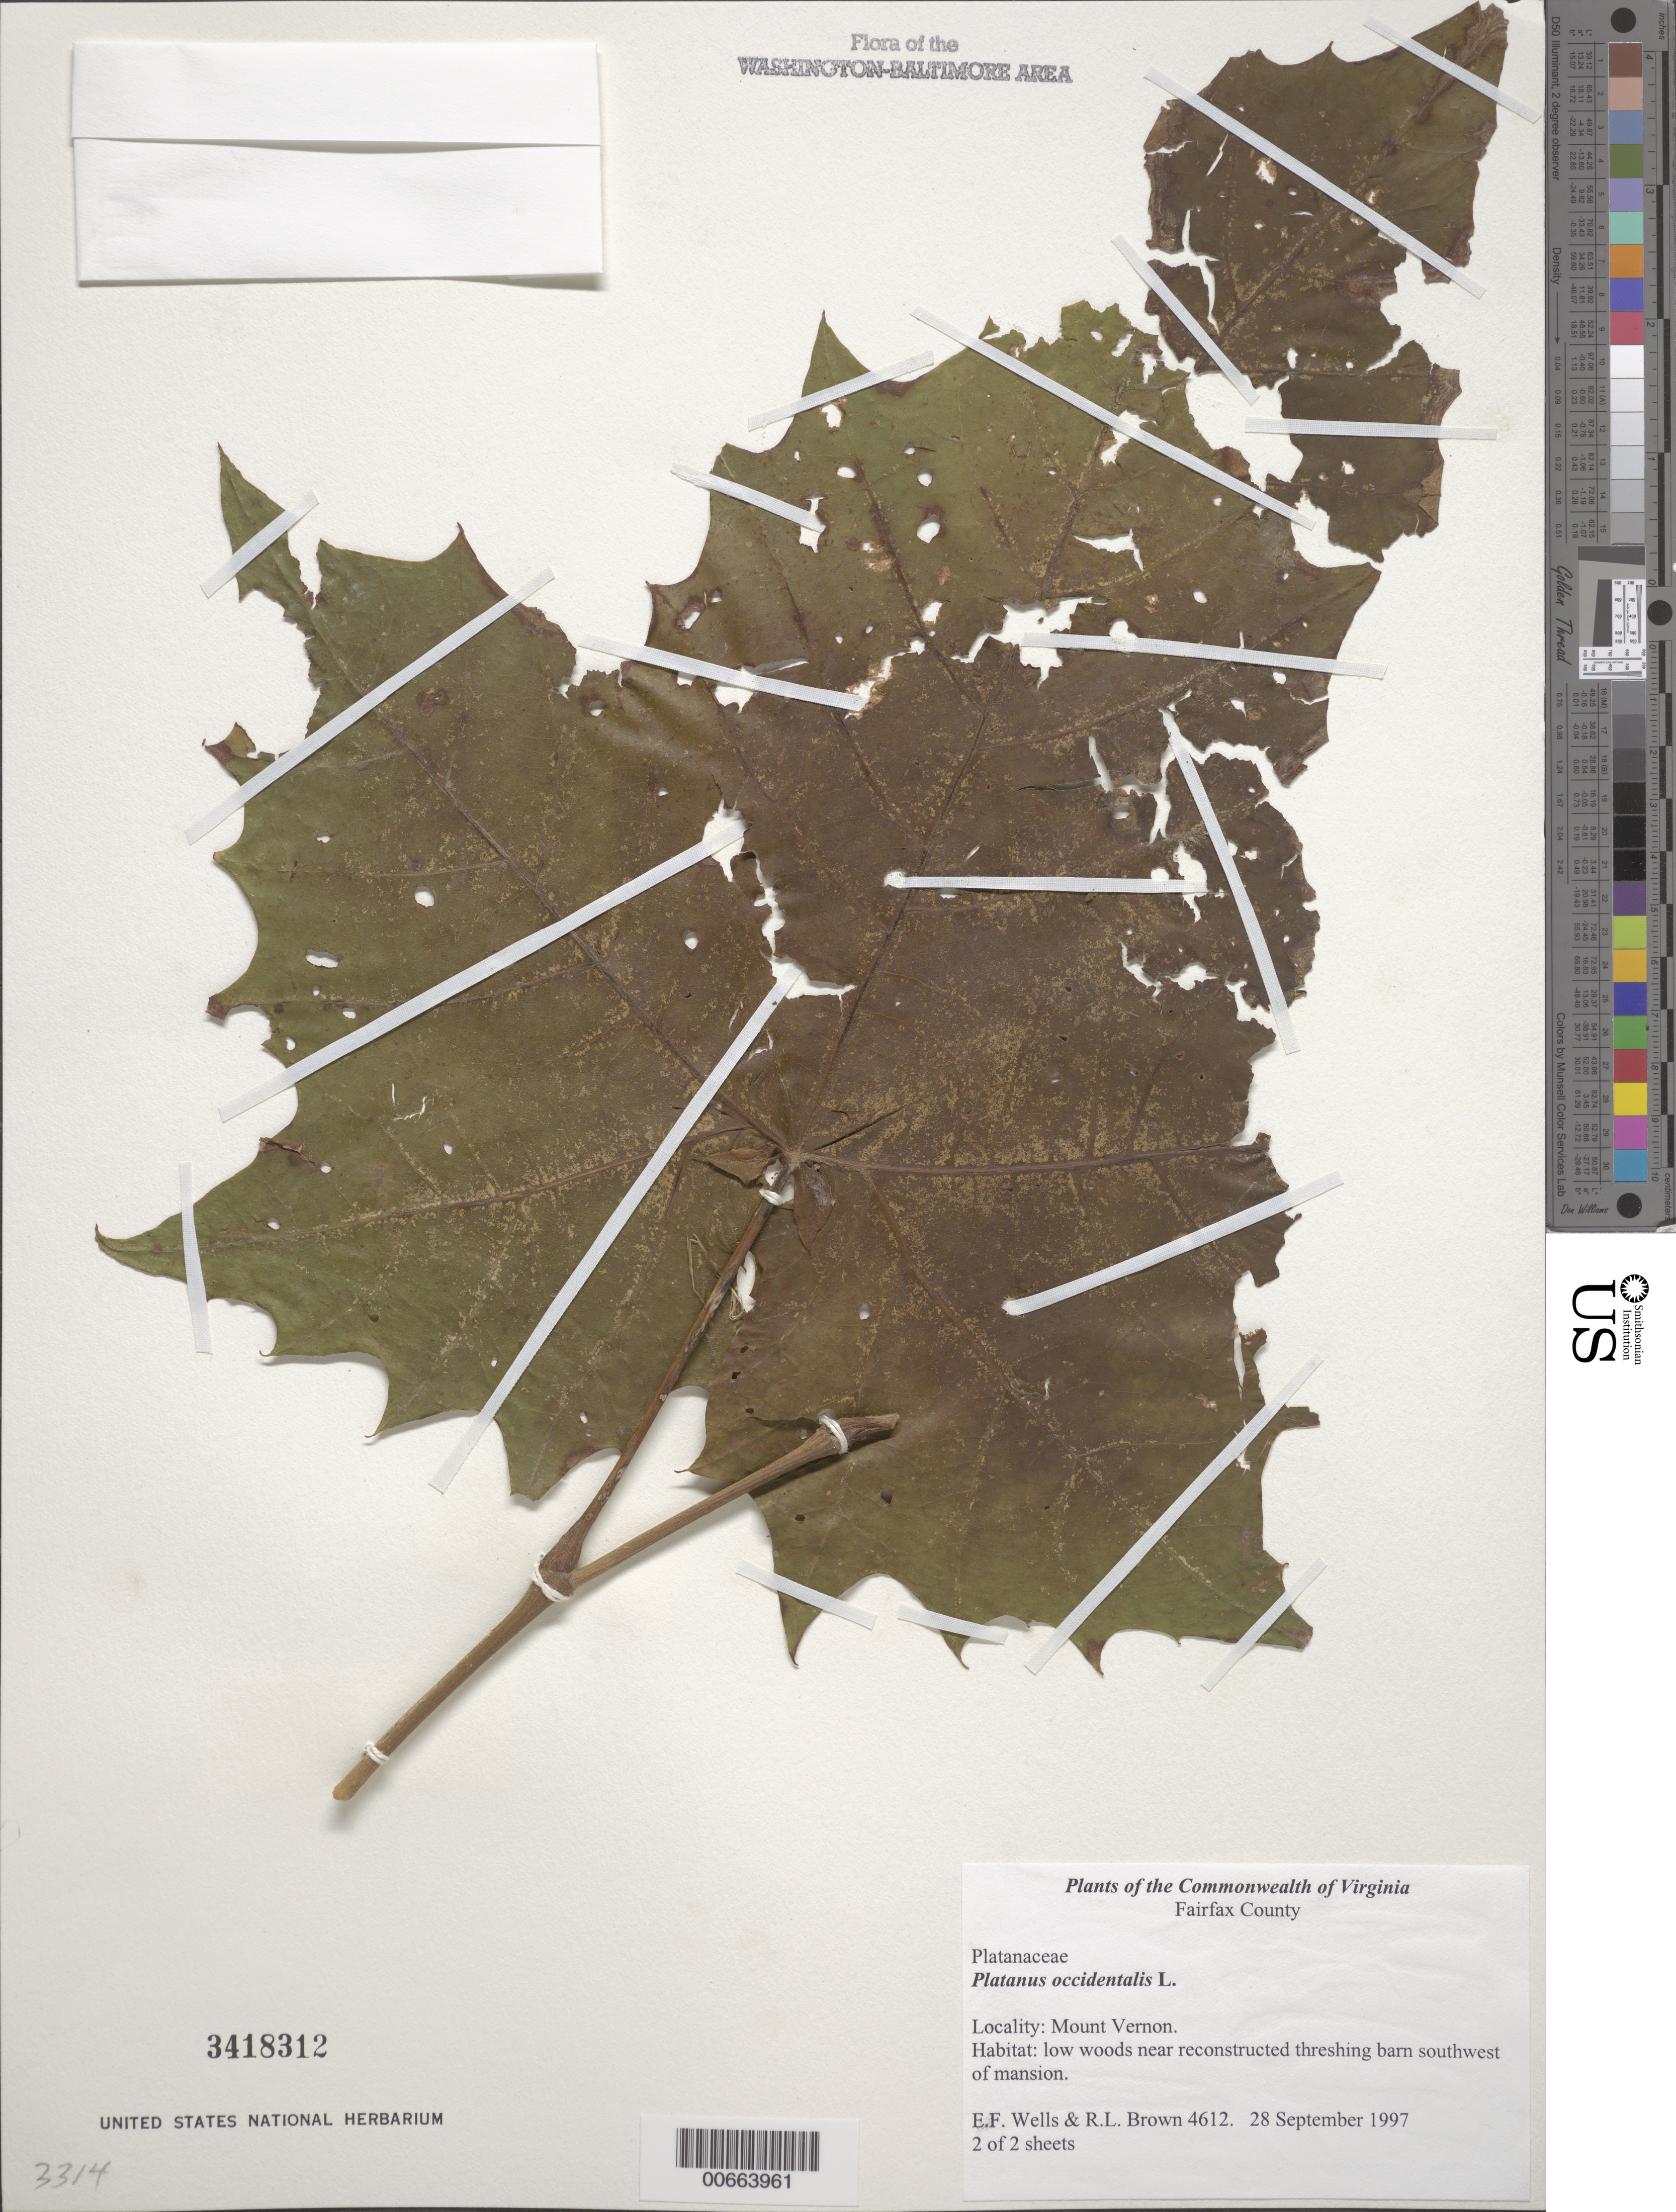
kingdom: Plantae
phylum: Tracheophyta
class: Magnoliopsida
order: Proteales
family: Platanaceae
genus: Platanus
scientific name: Platanus occidentalis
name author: L.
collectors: E. F. Wells & R. L. Brown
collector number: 4612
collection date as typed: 28 Sep 1997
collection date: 1997-09-28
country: United States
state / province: Virginia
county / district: Fairfax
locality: Mount Vernon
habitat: low woods near reconstructed threshing barn southwest of mansion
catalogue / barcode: US 3418312